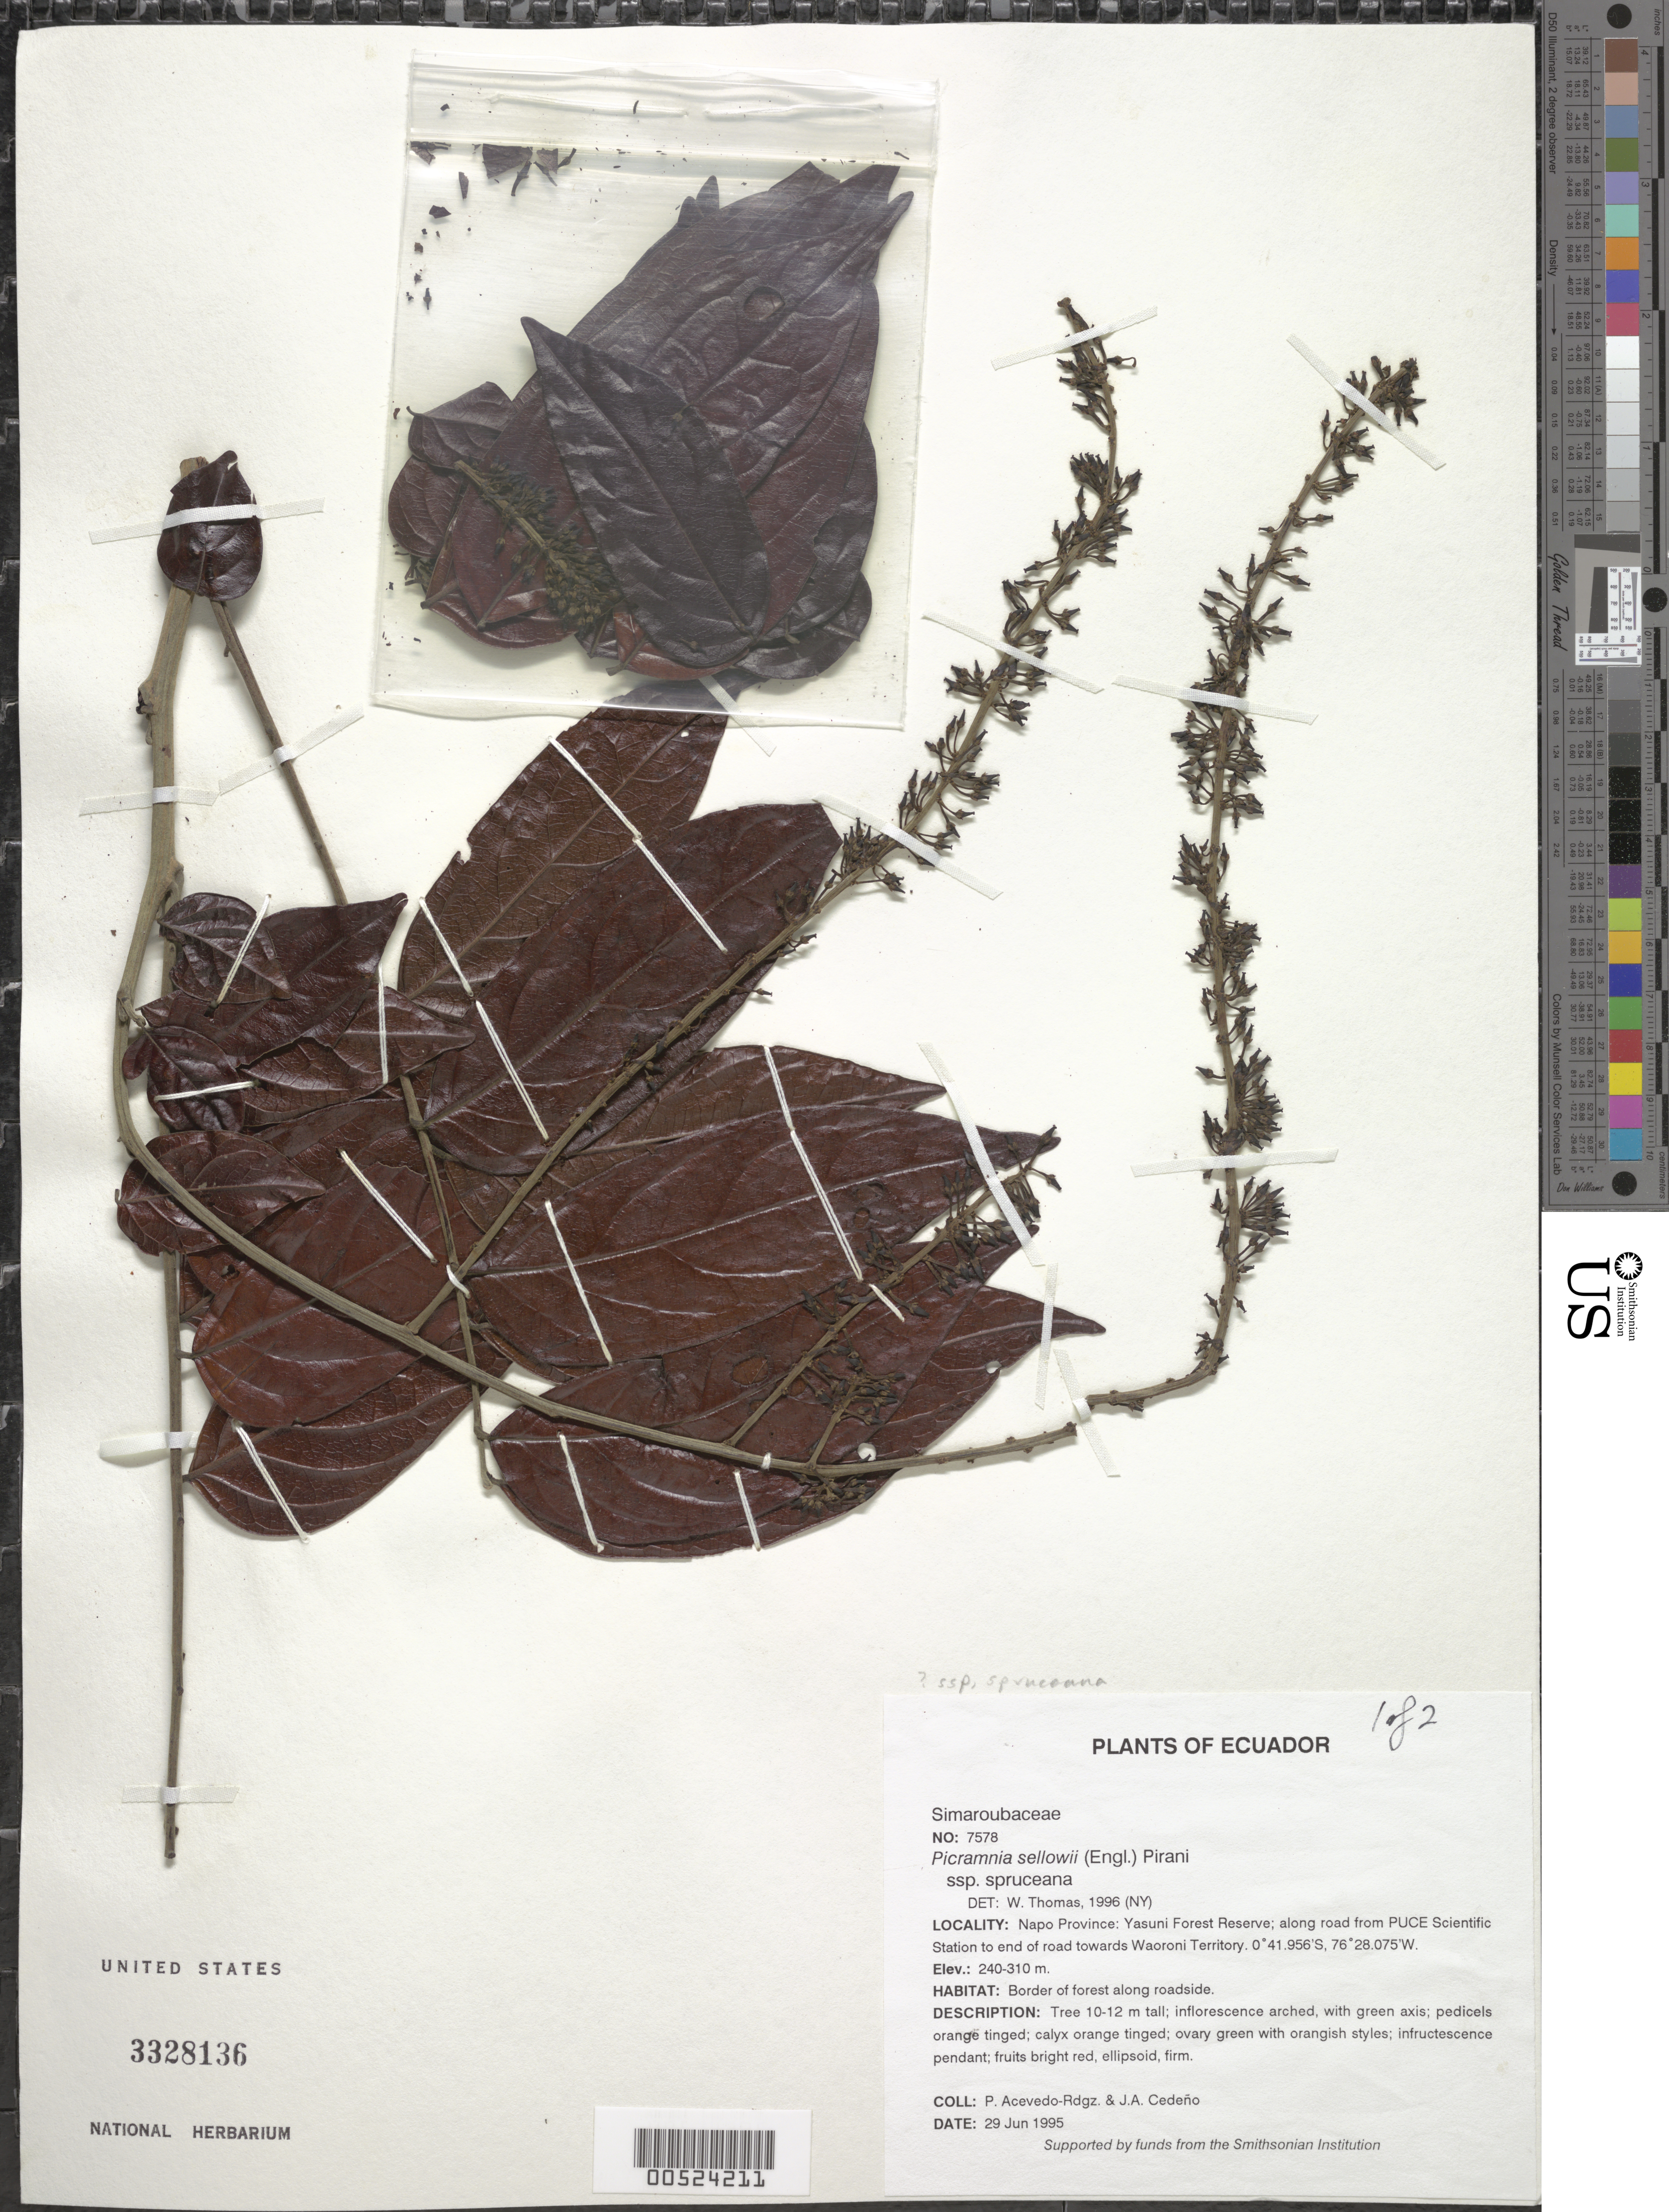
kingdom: Plantae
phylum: Tracheophyta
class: Magnoliopsida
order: Picramniales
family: Picramniaceae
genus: Picramnia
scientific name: Picramnia sellowii subsp. spruceana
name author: (Engl.) Pirani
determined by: Thomas, W. W., (NY), New York Botanical Garden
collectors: P. Acevedo-Rodr. & J. A. Cedeño M.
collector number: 7578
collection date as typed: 29 Jun 1995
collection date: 1995-06-29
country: Ecuador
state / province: Napo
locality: Napo Province: Yasuni Forest Reserve; along road from PUCE Scientific Station to end of road towards Waoroni Territory.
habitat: Border of forest along roadside.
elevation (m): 240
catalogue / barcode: US 3328136